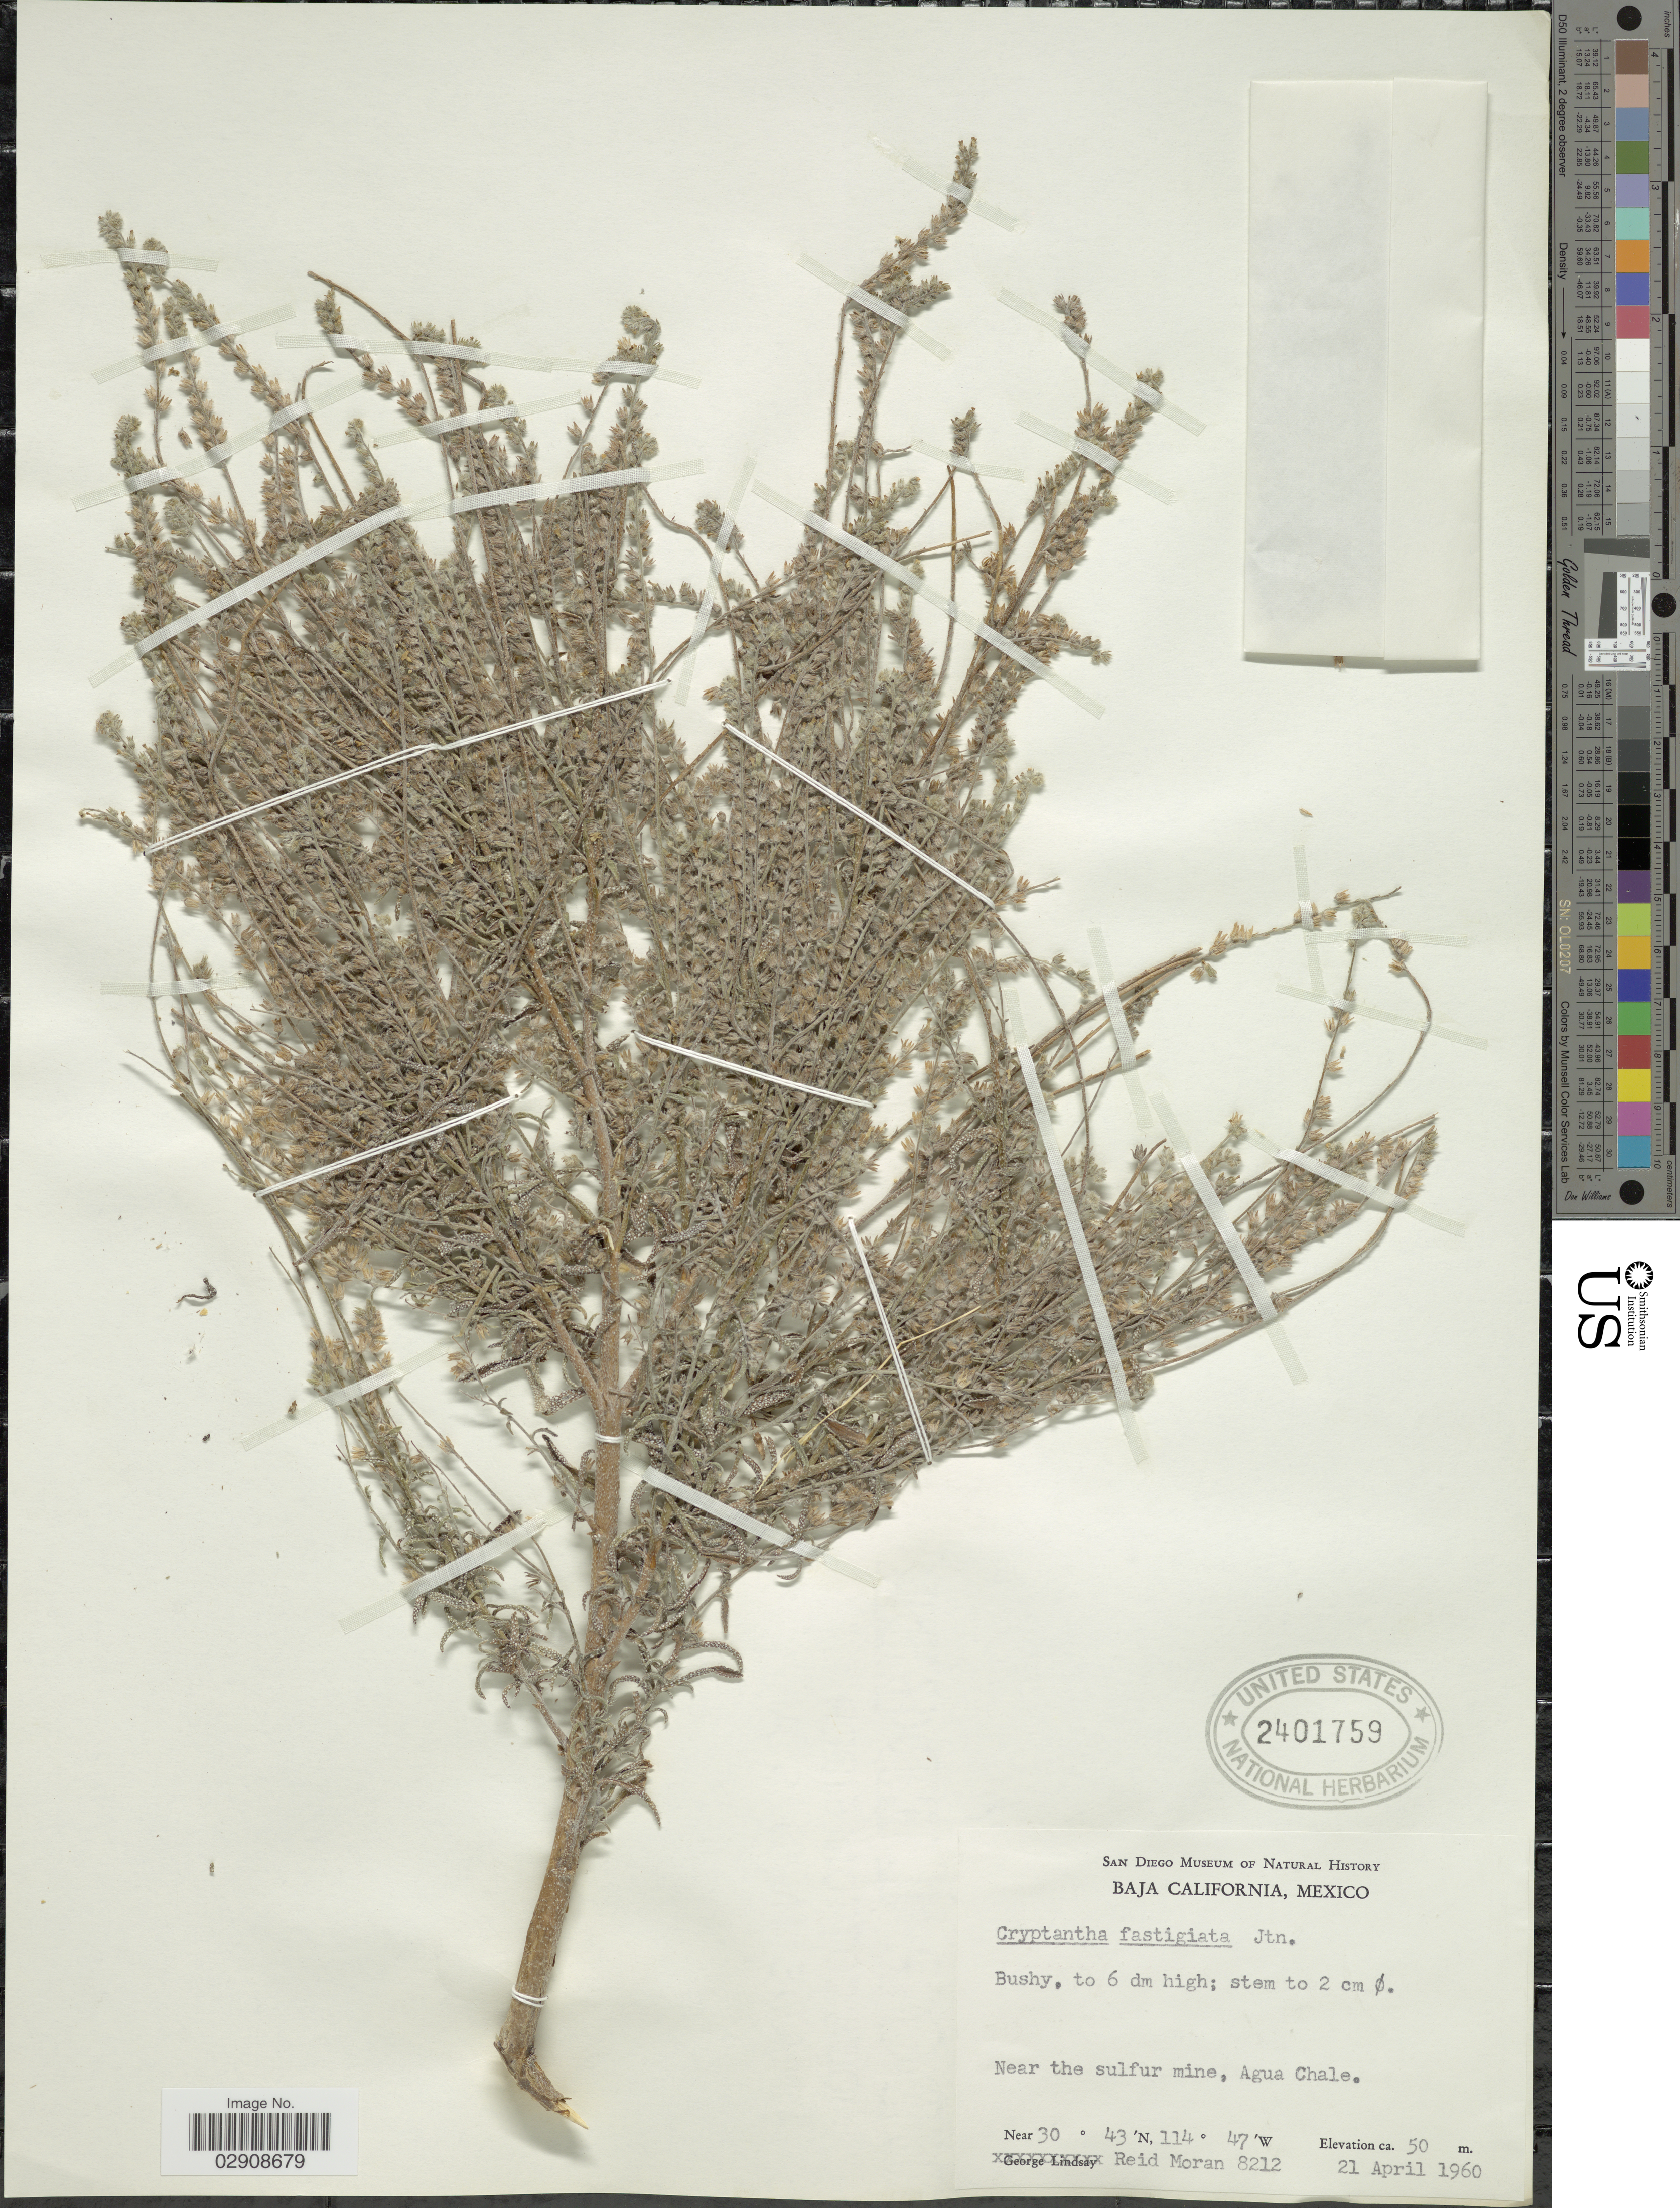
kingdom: Plantae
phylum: Tracheophyta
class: Magnoliopsida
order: Boraginales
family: Boraginaceae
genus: Cryptantha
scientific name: Cryptantha fastigiata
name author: I.M. Johnst.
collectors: R. V. Moran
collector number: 8212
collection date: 1960-04-21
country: Mexico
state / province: Baja California Norte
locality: Near the sulfur mine, Agua Chale.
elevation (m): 50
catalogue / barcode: US 2401759